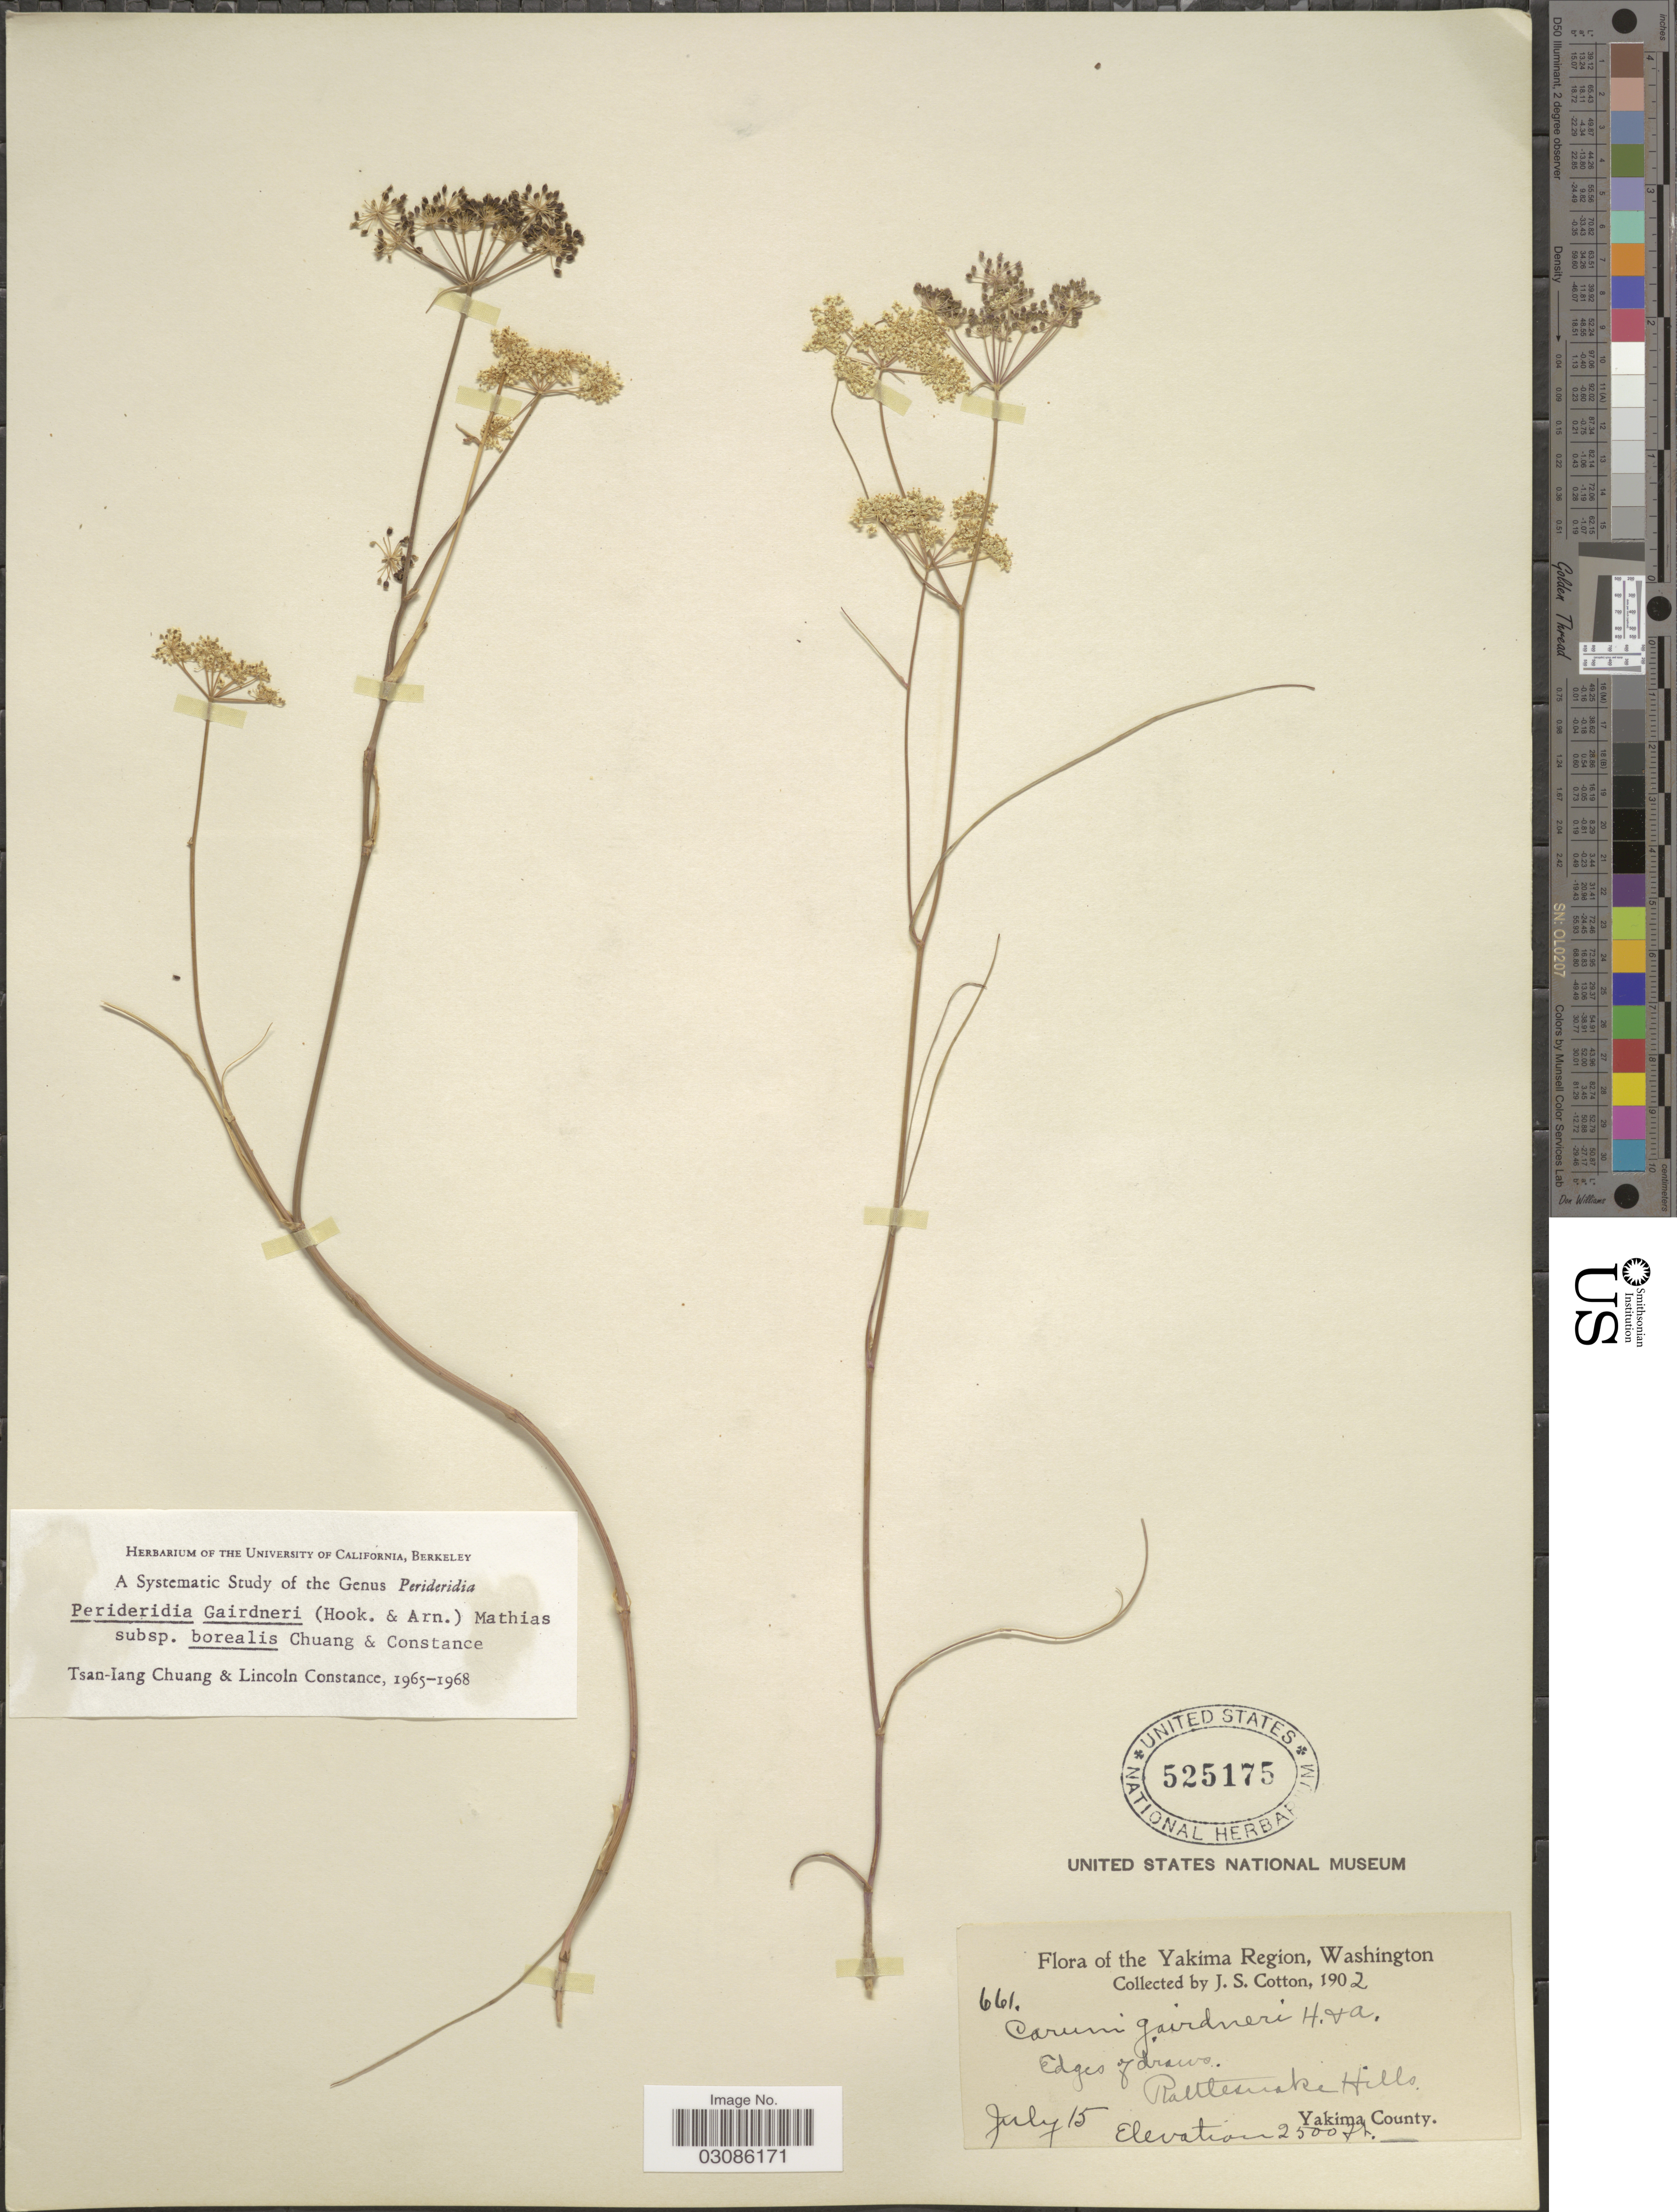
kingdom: Plantae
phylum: Tracheophyta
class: Magnoliopsida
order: Apiales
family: Apiaceae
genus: Perideridia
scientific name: Perideridia gairdneri subsp. borealis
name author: T.I. Chuang & Constance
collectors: J. S. Cotton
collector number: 661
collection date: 1902-07-15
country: United States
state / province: Washington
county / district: Yakima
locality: Yakima Region, Edges of draws. Rattlesnake Hills, Yakima County.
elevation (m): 762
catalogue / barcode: US 525175